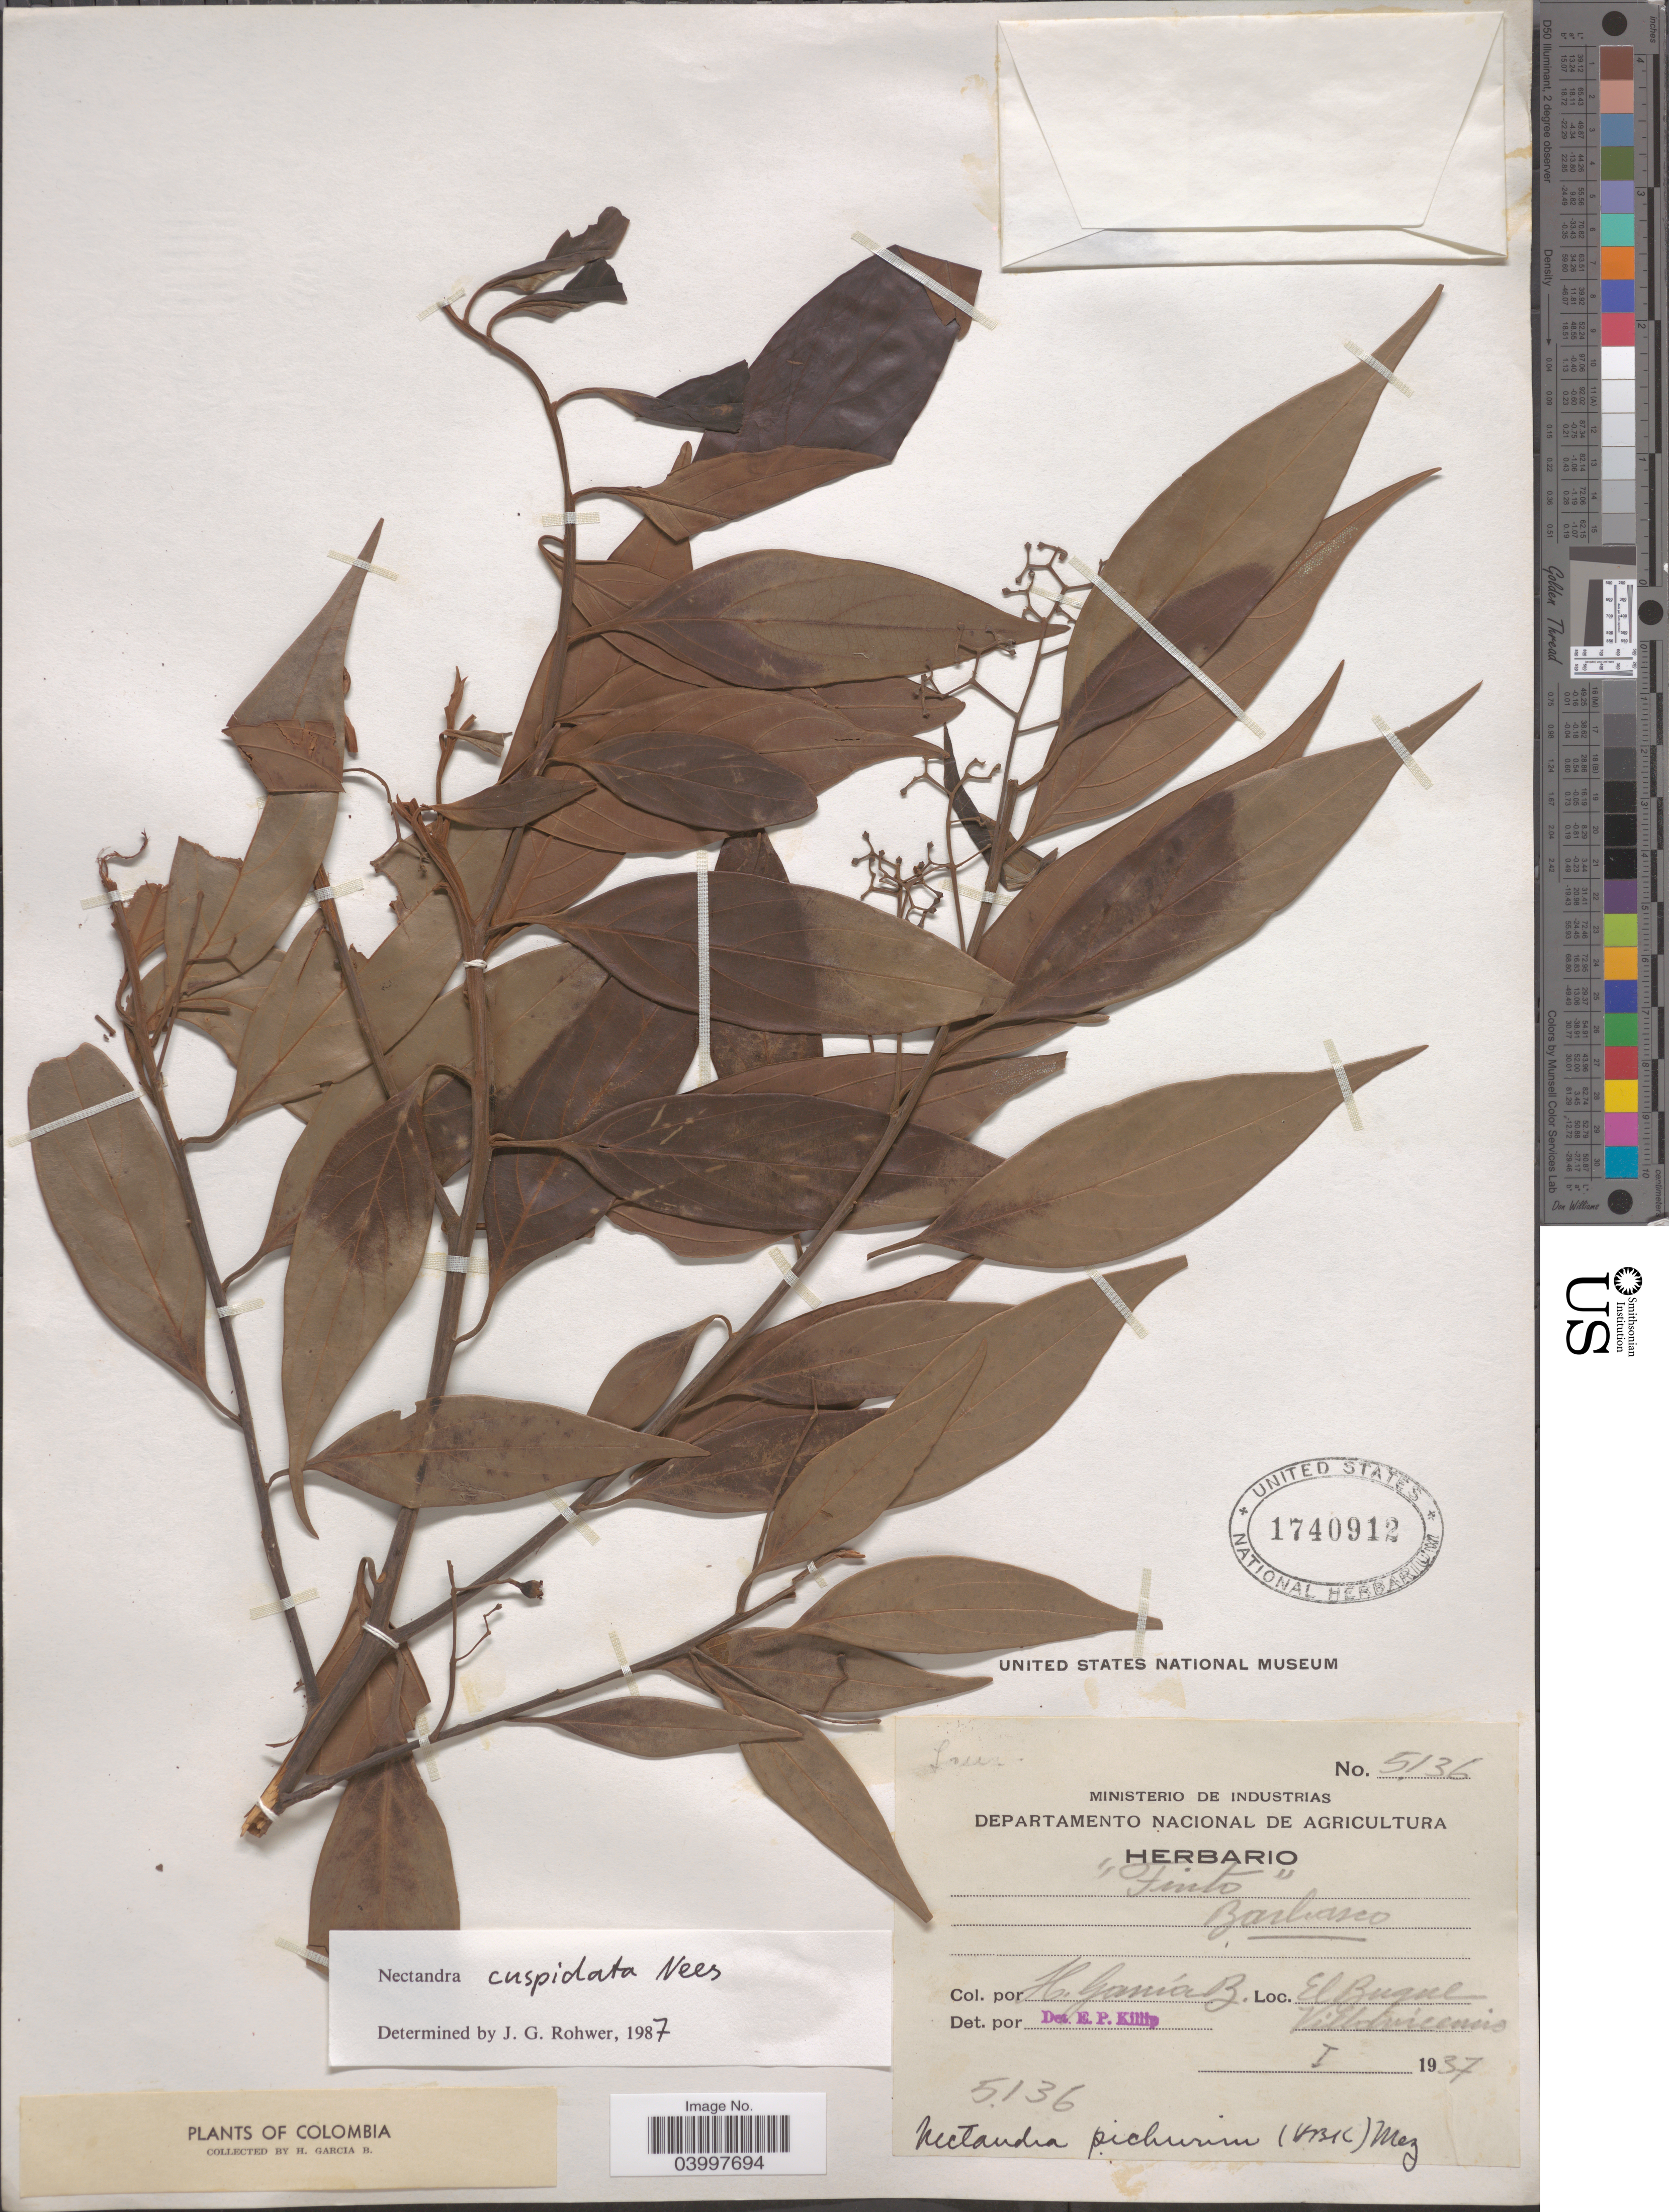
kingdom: Plantae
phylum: Tracheophyta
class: Magnoliopsida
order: Laurales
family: Lauraceae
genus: Nectandra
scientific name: Nectandra cuspidata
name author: Nees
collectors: H. García B.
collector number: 5136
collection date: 1937-01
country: Colombia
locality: El Buque. Villavicencio.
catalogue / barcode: US 1740912